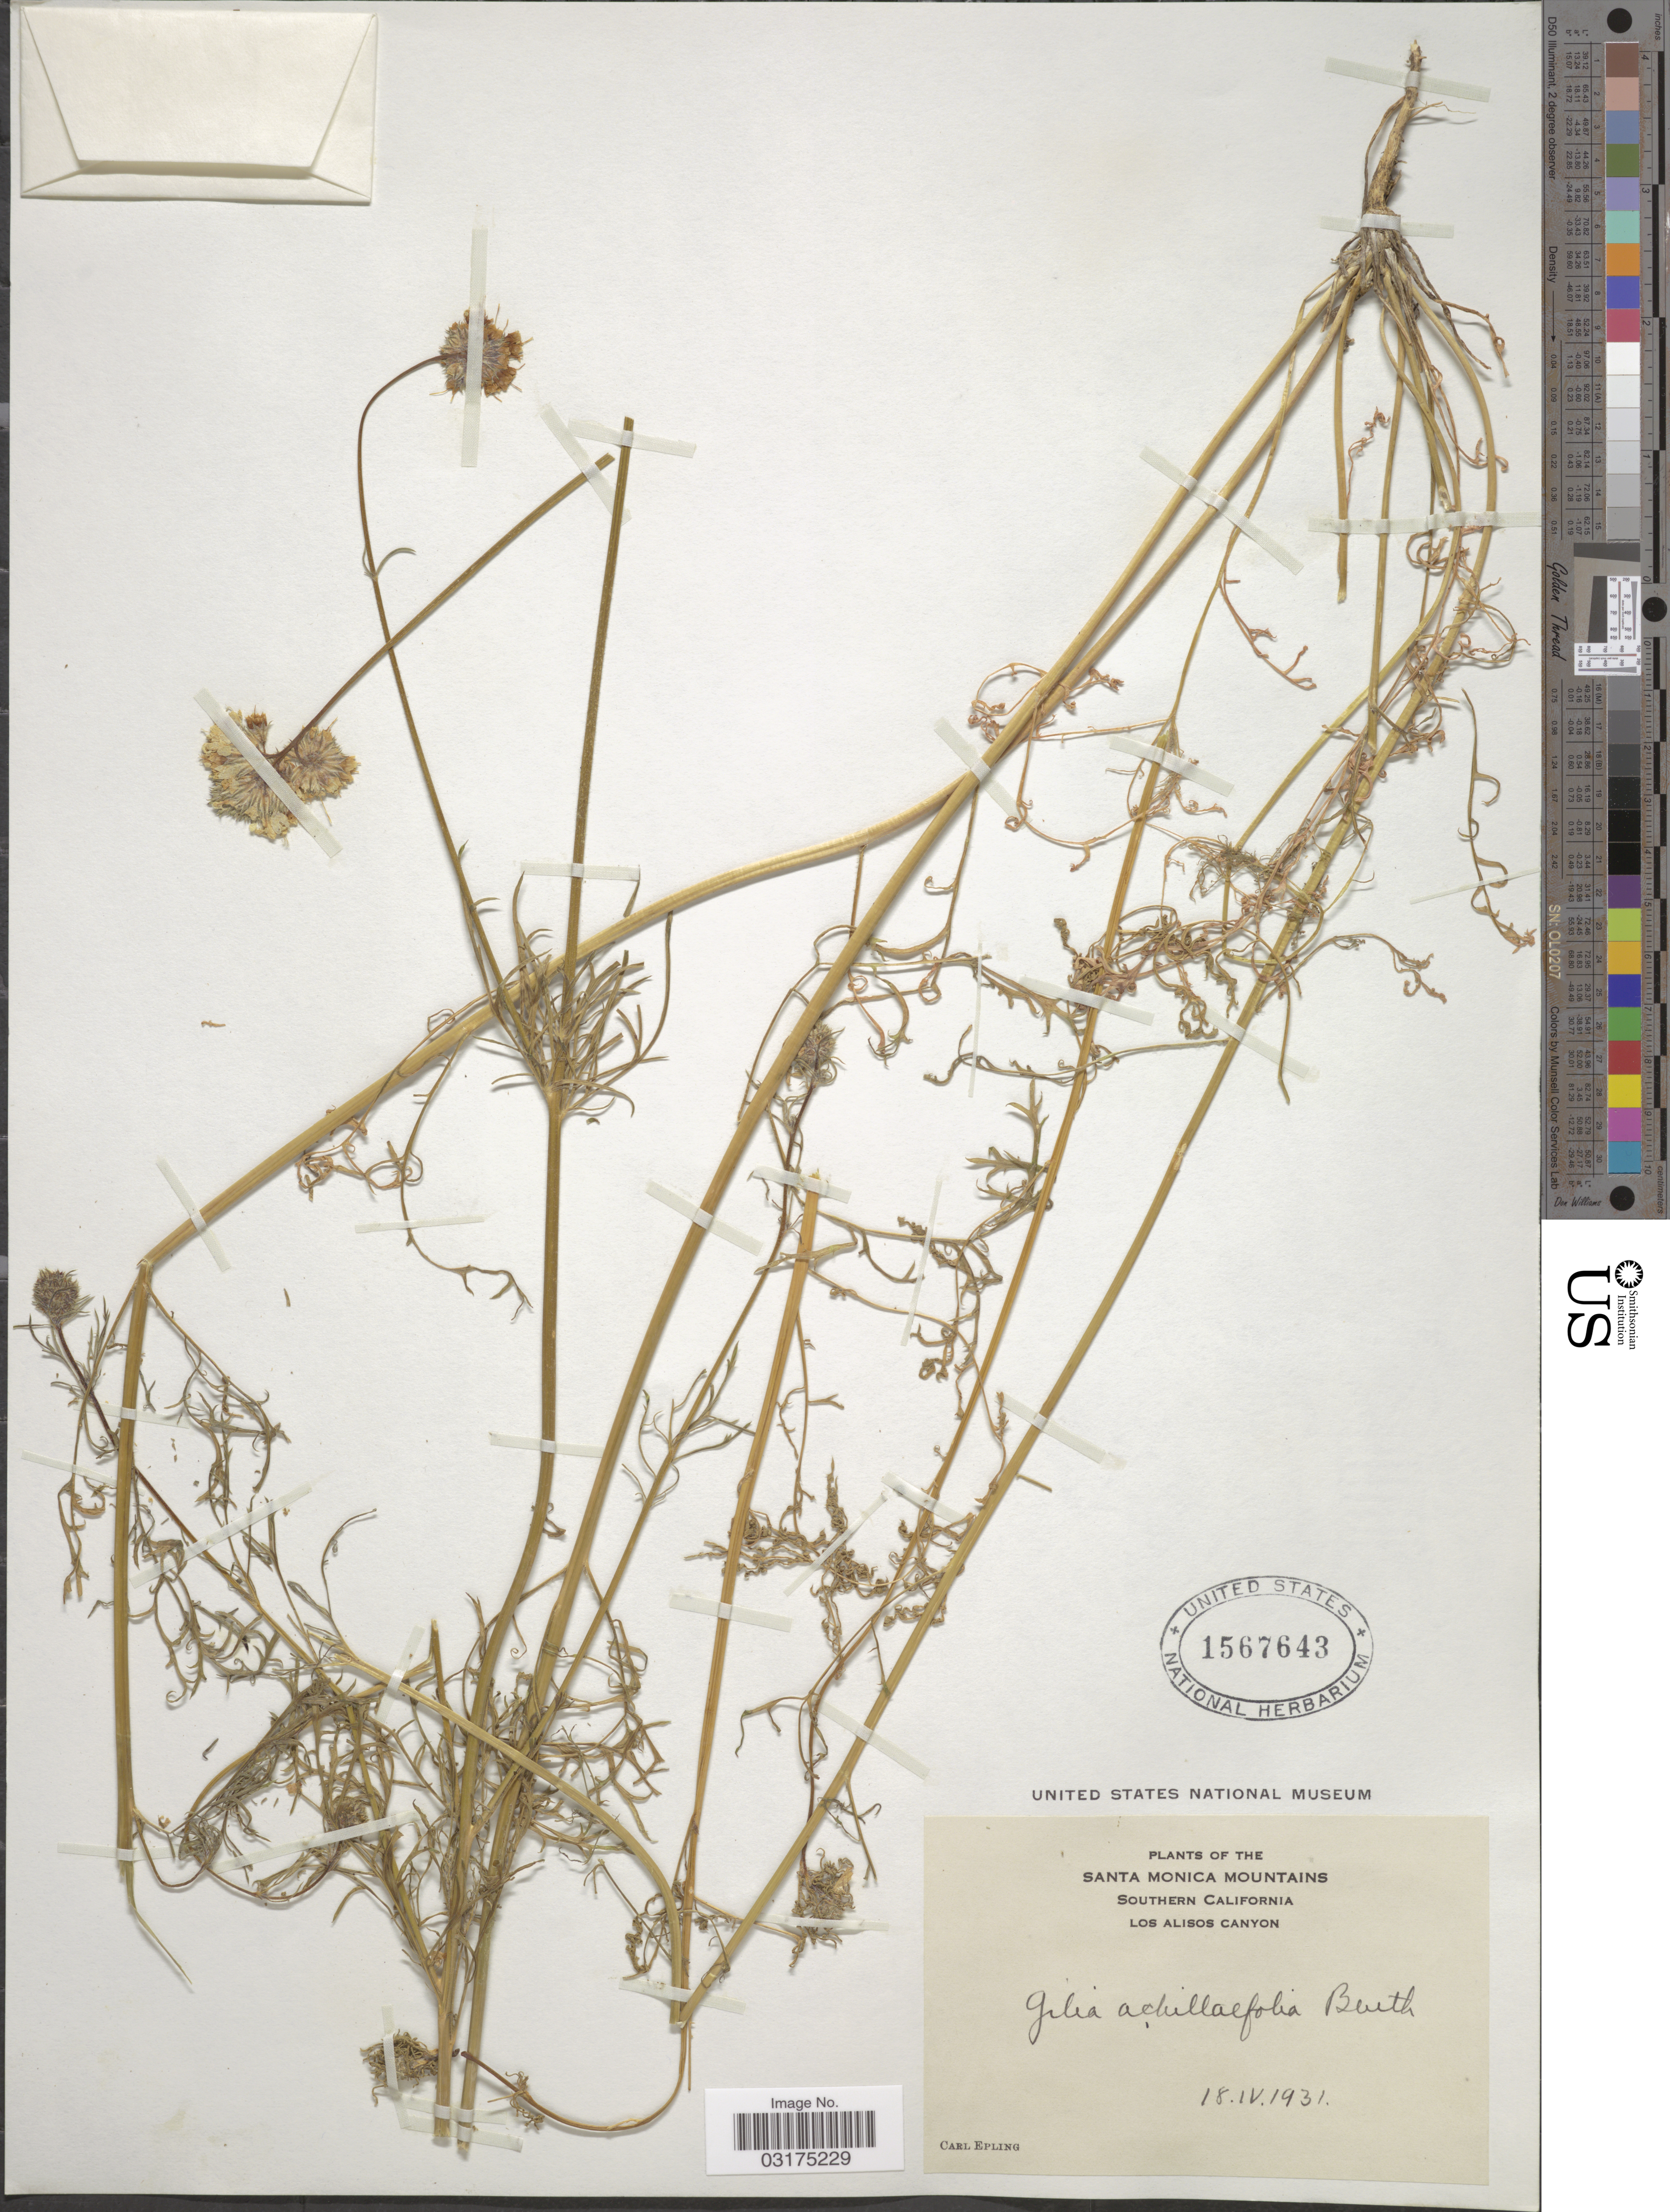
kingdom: Plantae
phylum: Tracheophyta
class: Magnoliopsida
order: Ericales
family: Polemoniaceae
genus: Gilia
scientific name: Gilia capitata subsp. abrotanifolia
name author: (Nutt. ex Greene) V.E. Grant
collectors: C. C. Epling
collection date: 1931-04-18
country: United States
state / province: California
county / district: Los Angeles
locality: Santa Monica Mountains, Southern California, Los Alisos Canyon.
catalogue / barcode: US 1567643